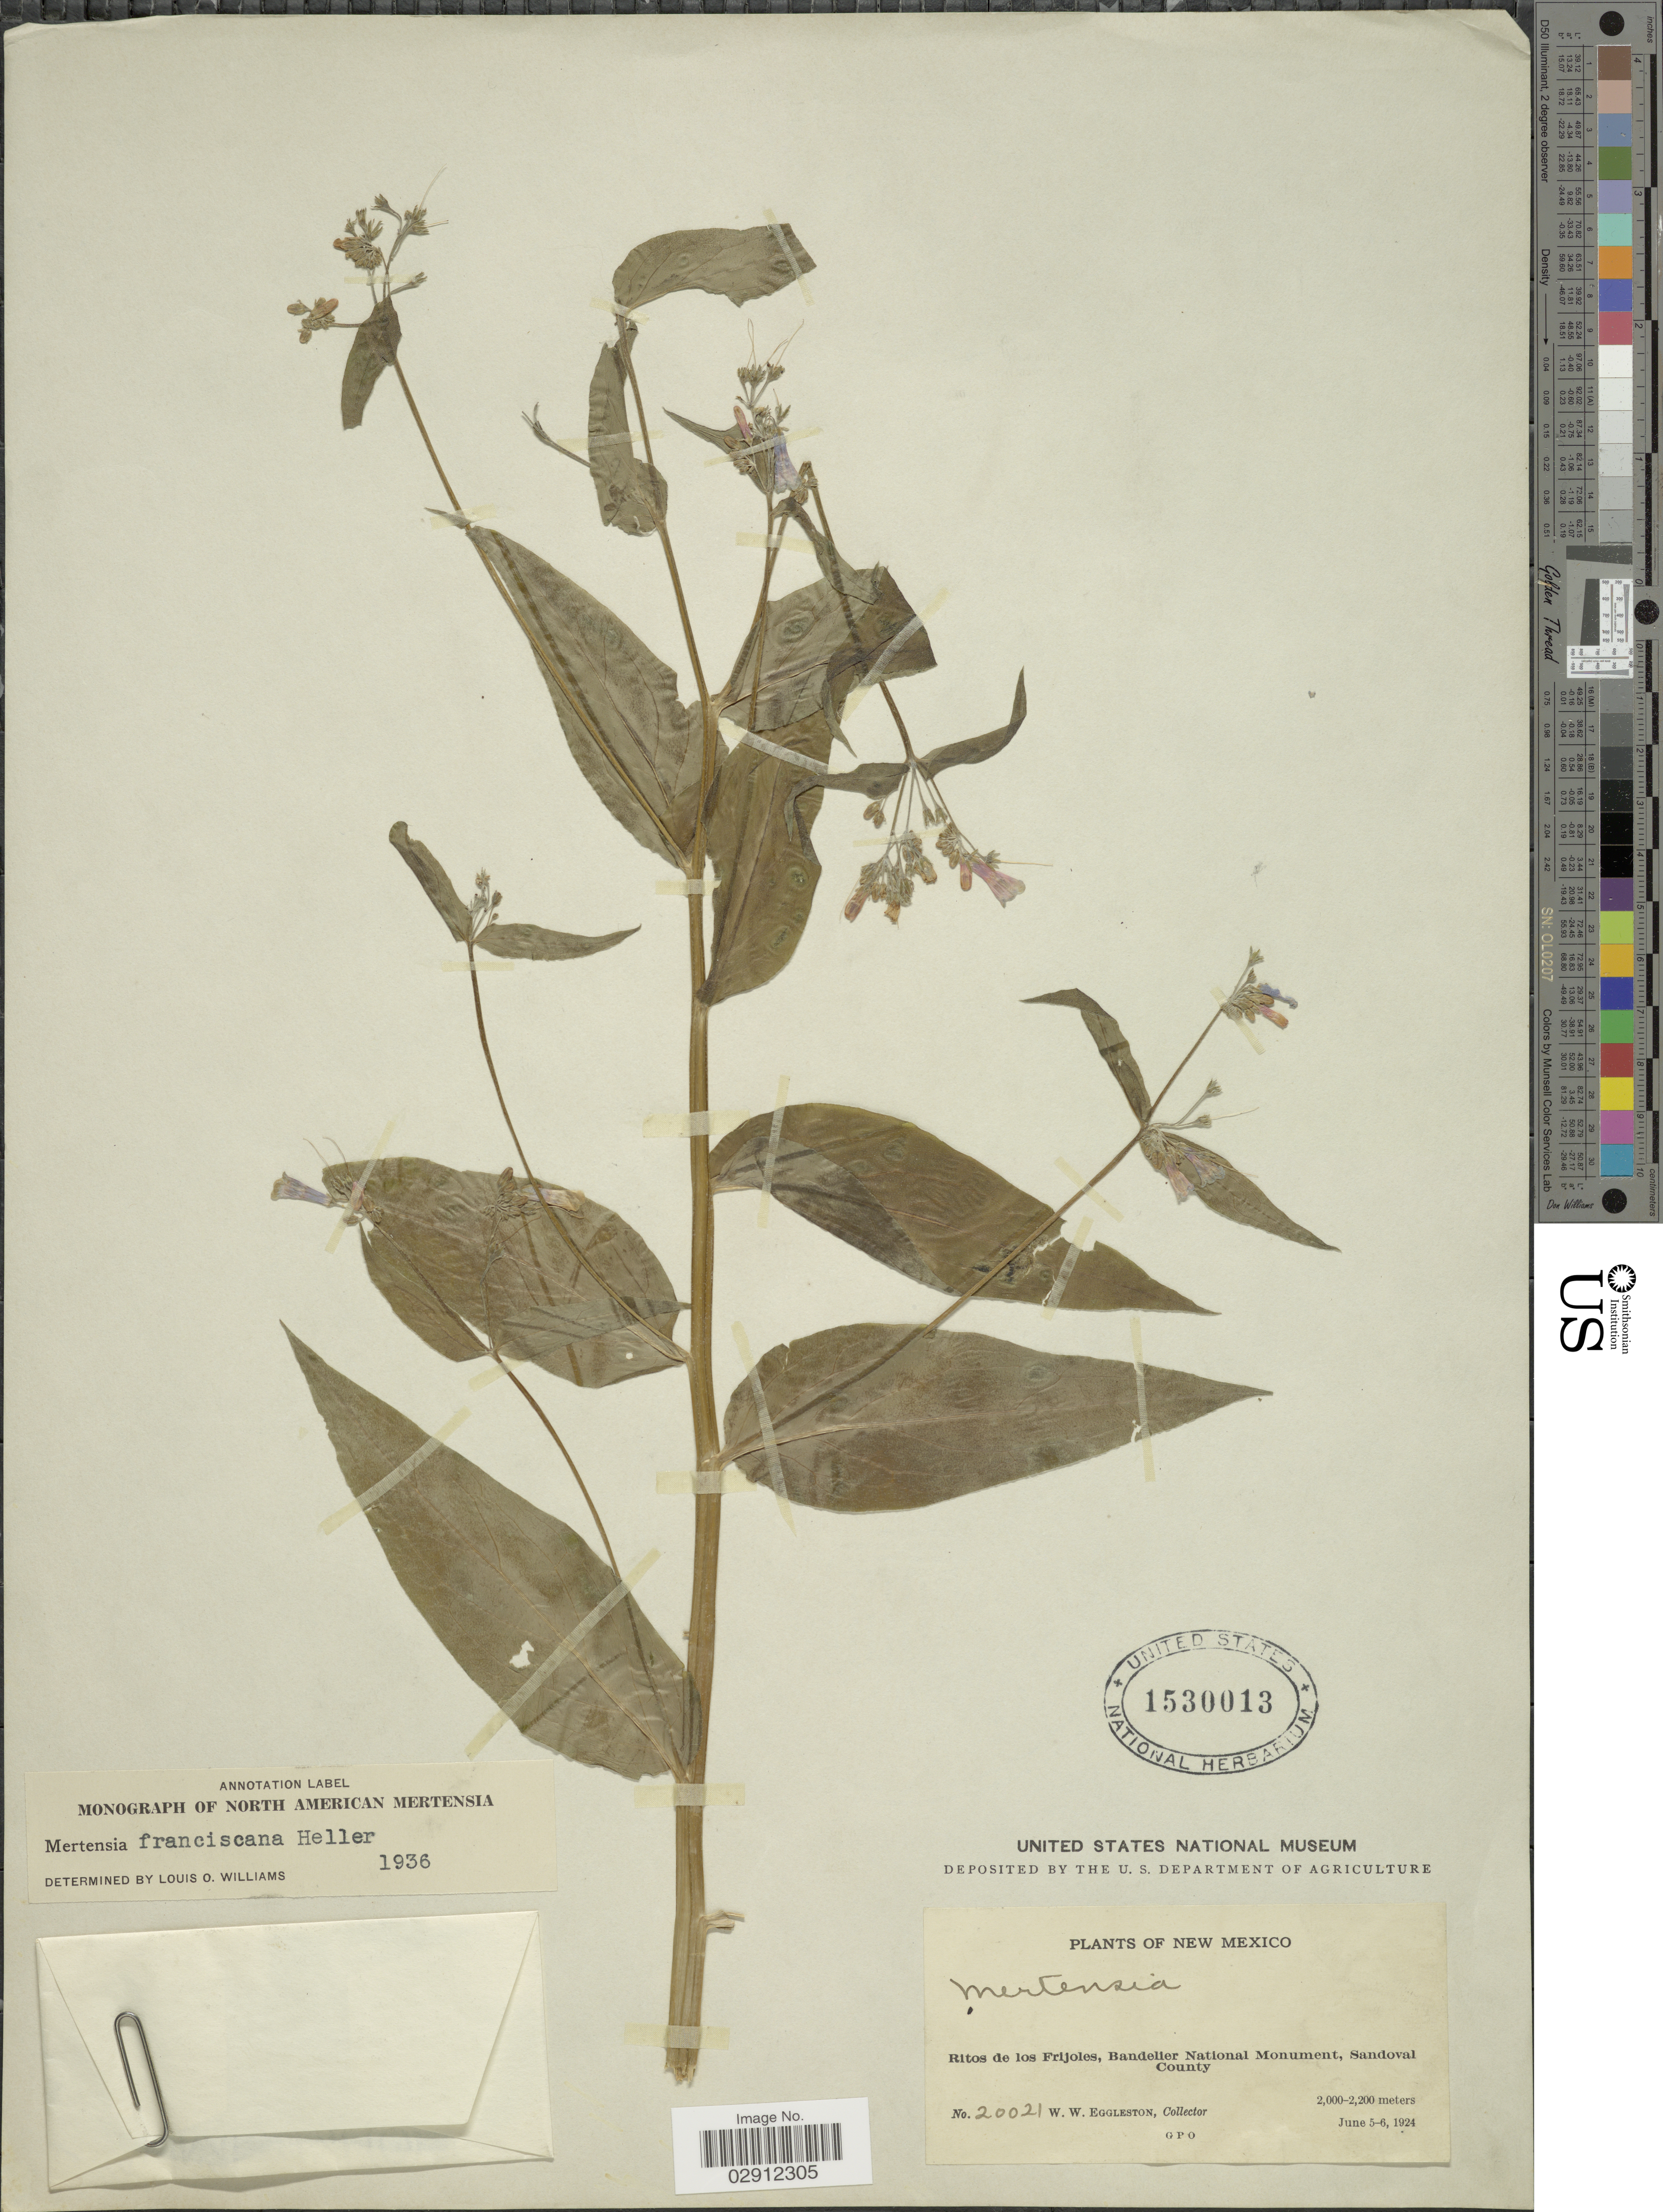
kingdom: Plantae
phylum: Tracheophyta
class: Magnoliopsida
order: Boraginales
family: Boraginaceae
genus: Mertensia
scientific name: Mertensia franciscana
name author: A. Heller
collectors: W. W. Eggleston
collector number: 20021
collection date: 1924-06-05/1924-06-06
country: United States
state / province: New Mexico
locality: Ritos de los Frijoles, Bandelier National Monument, Sandoval County.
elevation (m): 2000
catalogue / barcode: US 1530013